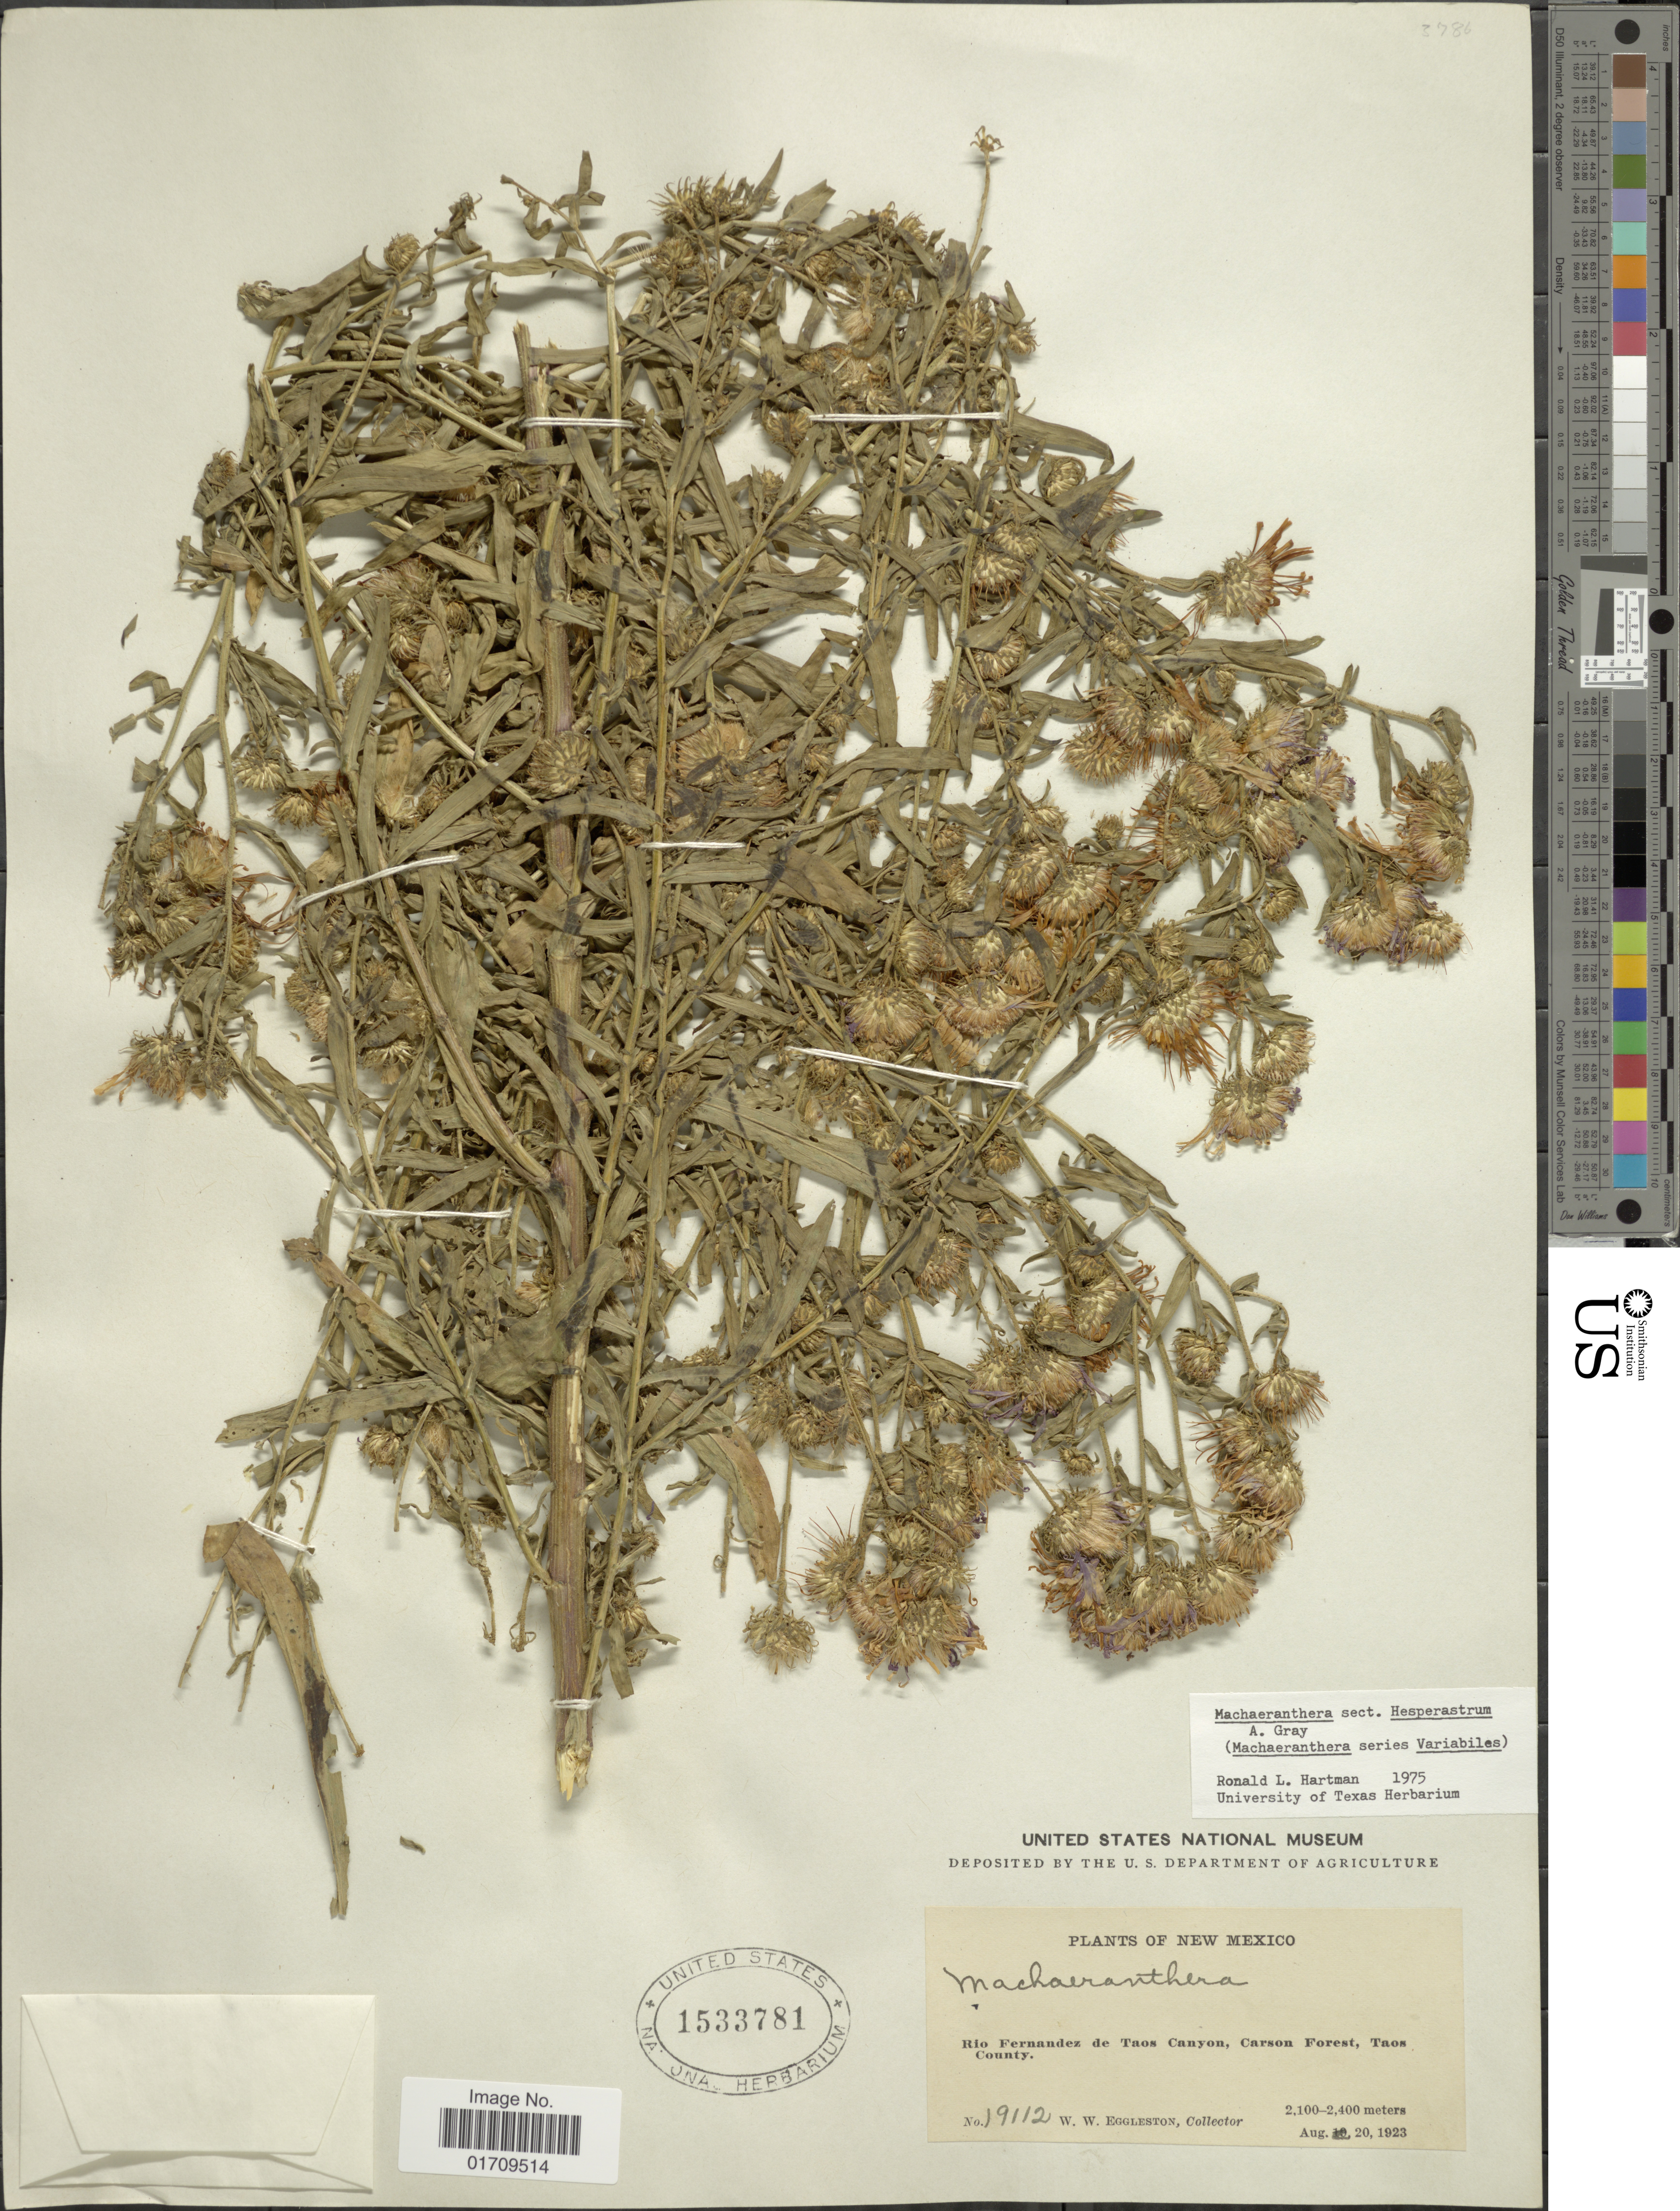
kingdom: Plantae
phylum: Tracheophyta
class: Magnoliopsida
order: Asterales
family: Asteraceae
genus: Machaeranthera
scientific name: Machaeranthera sp.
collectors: W. W. Eggleston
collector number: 19112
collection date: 1923-08-20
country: United States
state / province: New Mexico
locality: Rio Fernandez de Taos Canyon, Carson Forest, Taos County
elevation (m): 2100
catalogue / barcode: US 1533781